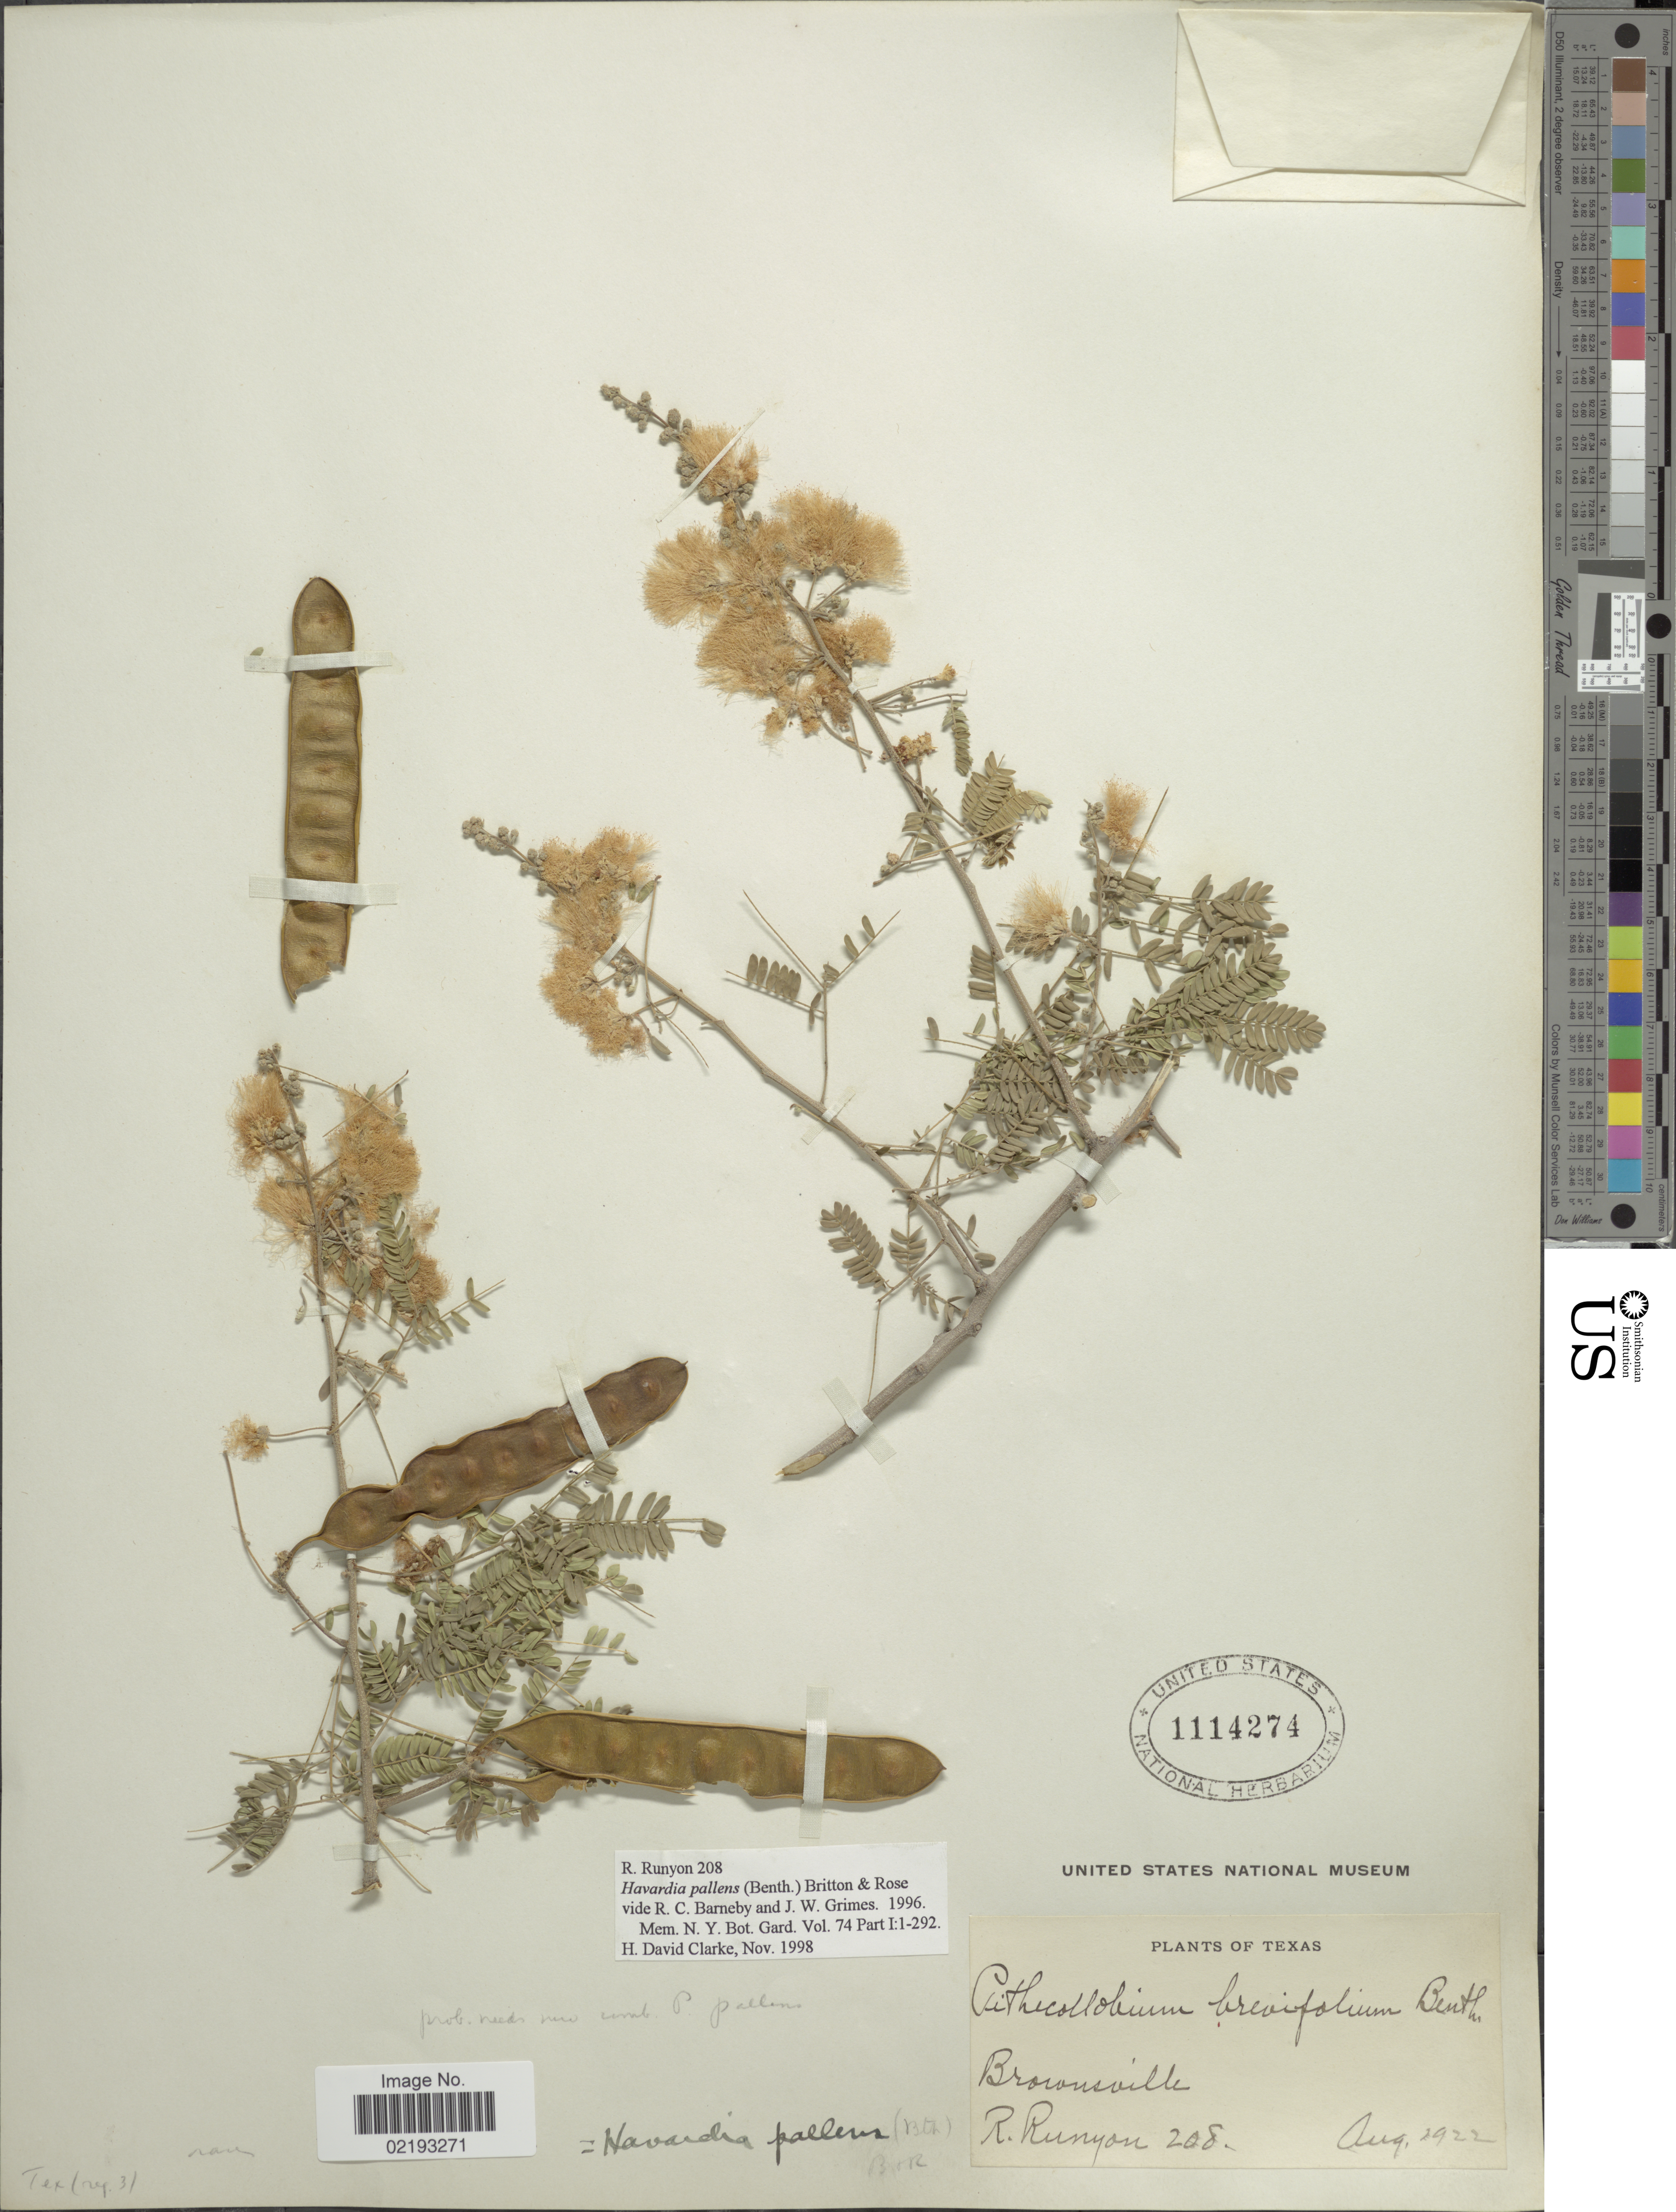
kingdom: Plantae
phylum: Tracheophyta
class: Magnoliopsida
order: Fabales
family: Fabaceae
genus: Havardia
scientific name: Havardia pallens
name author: (Benth.) Britton & Rose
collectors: R. Runyon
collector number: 208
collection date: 1922-08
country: United States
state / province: Texas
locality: Brownsville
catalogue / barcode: US 1114274